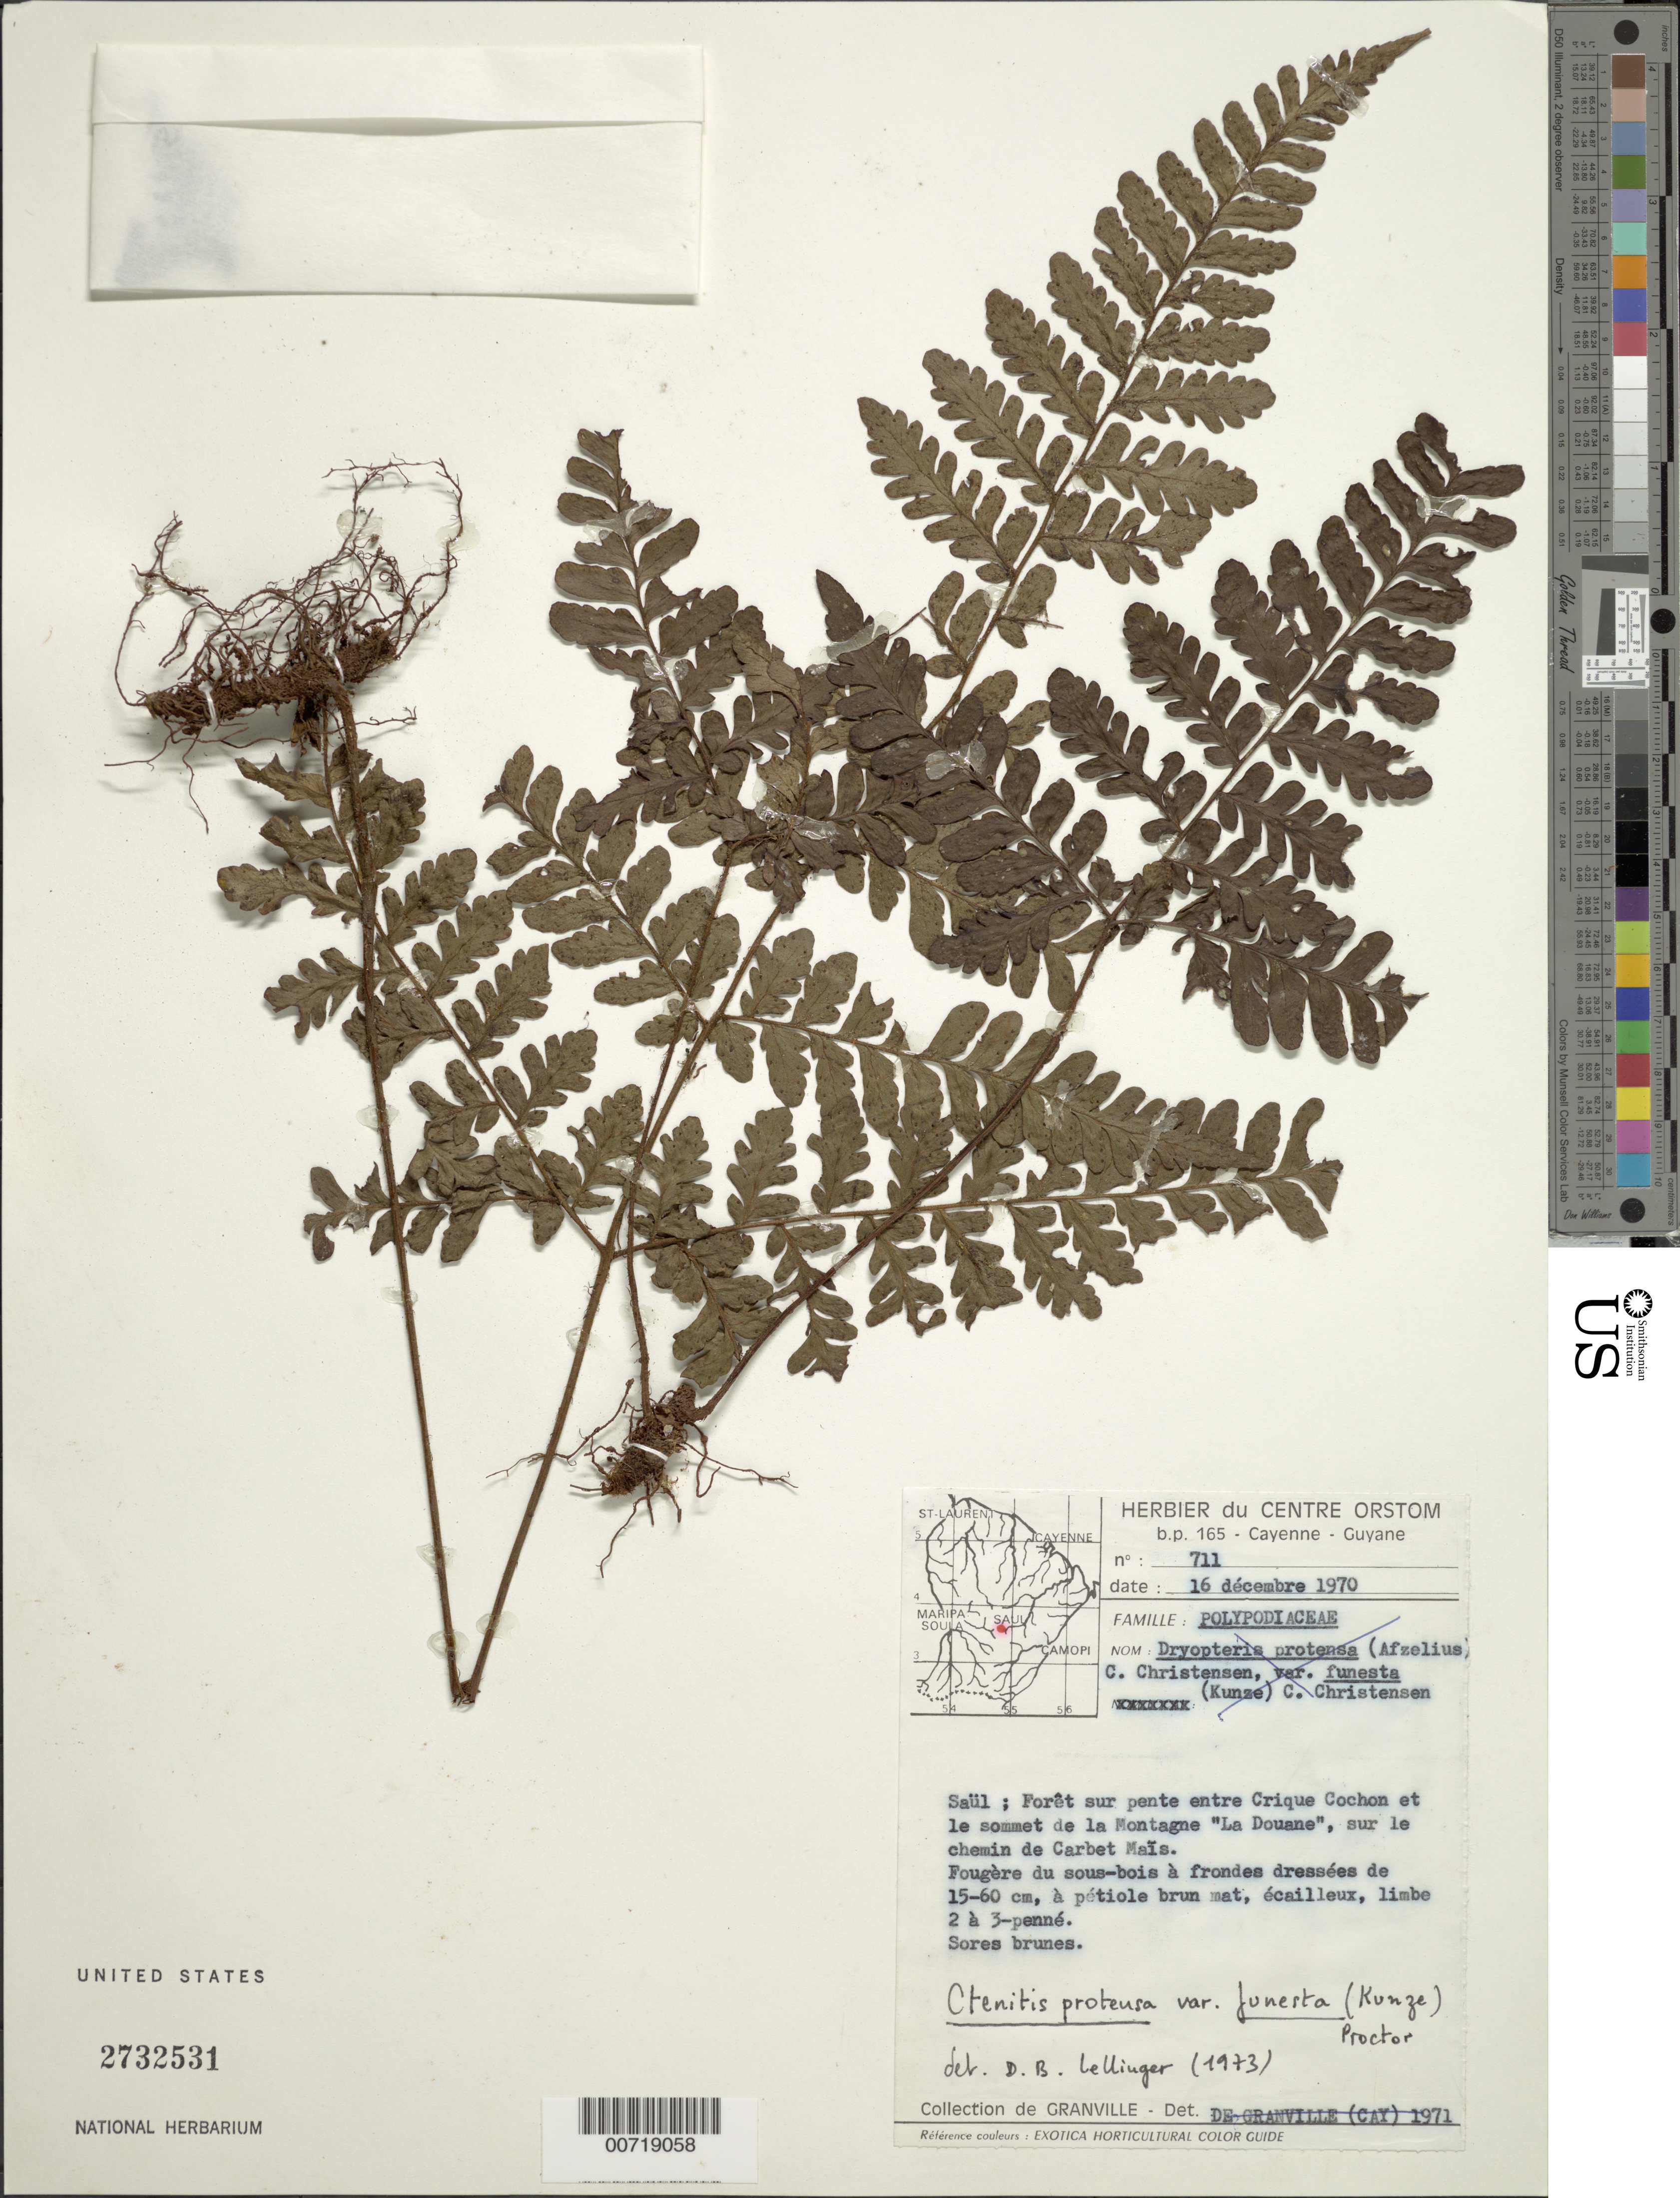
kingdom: Plantae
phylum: Tracheophyta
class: Polypodiopsida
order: Polypodiales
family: Tectariaceae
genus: Triplophyllum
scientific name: Triplophyllum funestum var. funestum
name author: (Kunze) Holttum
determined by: Lellinger, David B., (BOT), Smithsonian Institution - National Museum of Natural History (UNITED STATES)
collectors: J.-J. de Granville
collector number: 711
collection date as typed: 16-Dec-70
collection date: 1970-12-16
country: French Guiana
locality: Saül, entre Crique Cochon et sommet de la Montagne "La Douane", sur le chemin de carbet Maïs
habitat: Slope forest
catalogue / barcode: US 2732531